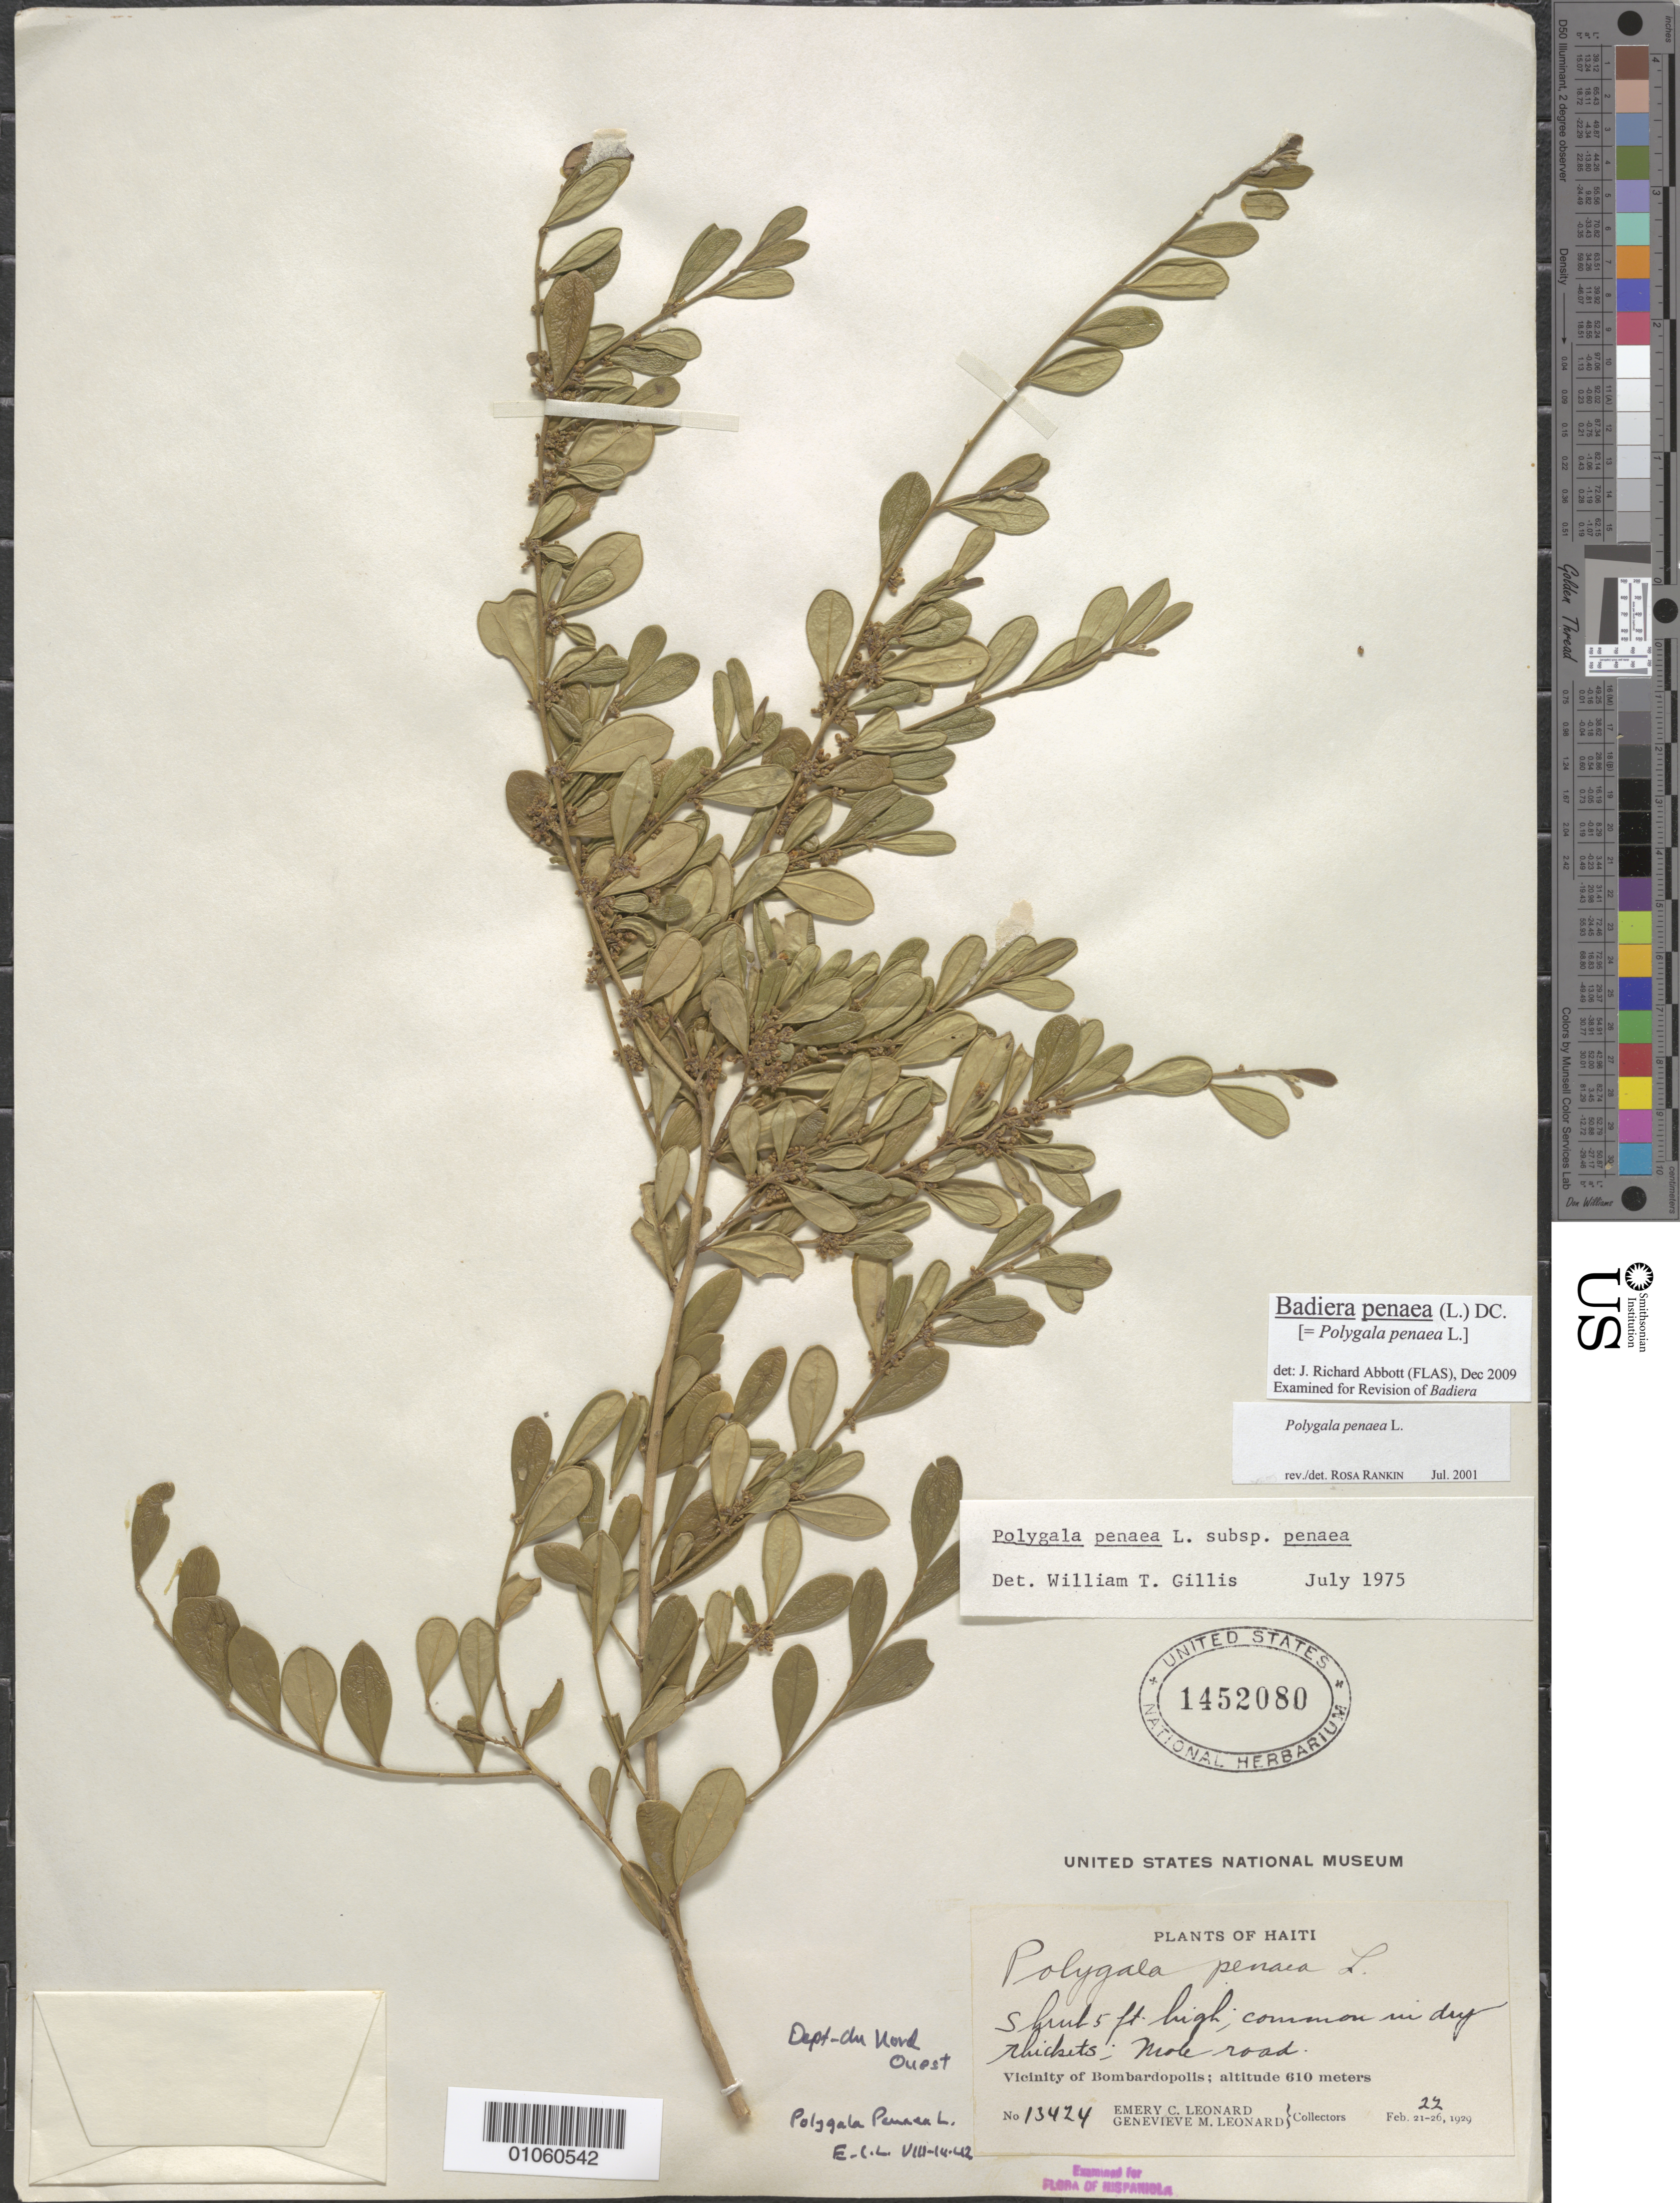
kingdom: Plantae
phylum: Tracheophyta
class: Magnoliopsida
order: Fabales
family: Polygalaceae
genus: Badiera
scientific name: Badiera penaea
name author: (L.) DC.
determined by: Abbott, J. R., (FLAS)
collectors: E. C. Leonard & G. M. Leonard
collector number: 13424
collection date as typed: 22 Feb 1929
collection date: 1929-02-22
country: Haiti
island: Hispaniola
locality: Bombardopolis vicinity, Mole Road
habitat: Common in dry thickets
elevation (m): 610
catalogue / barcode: US 1452080